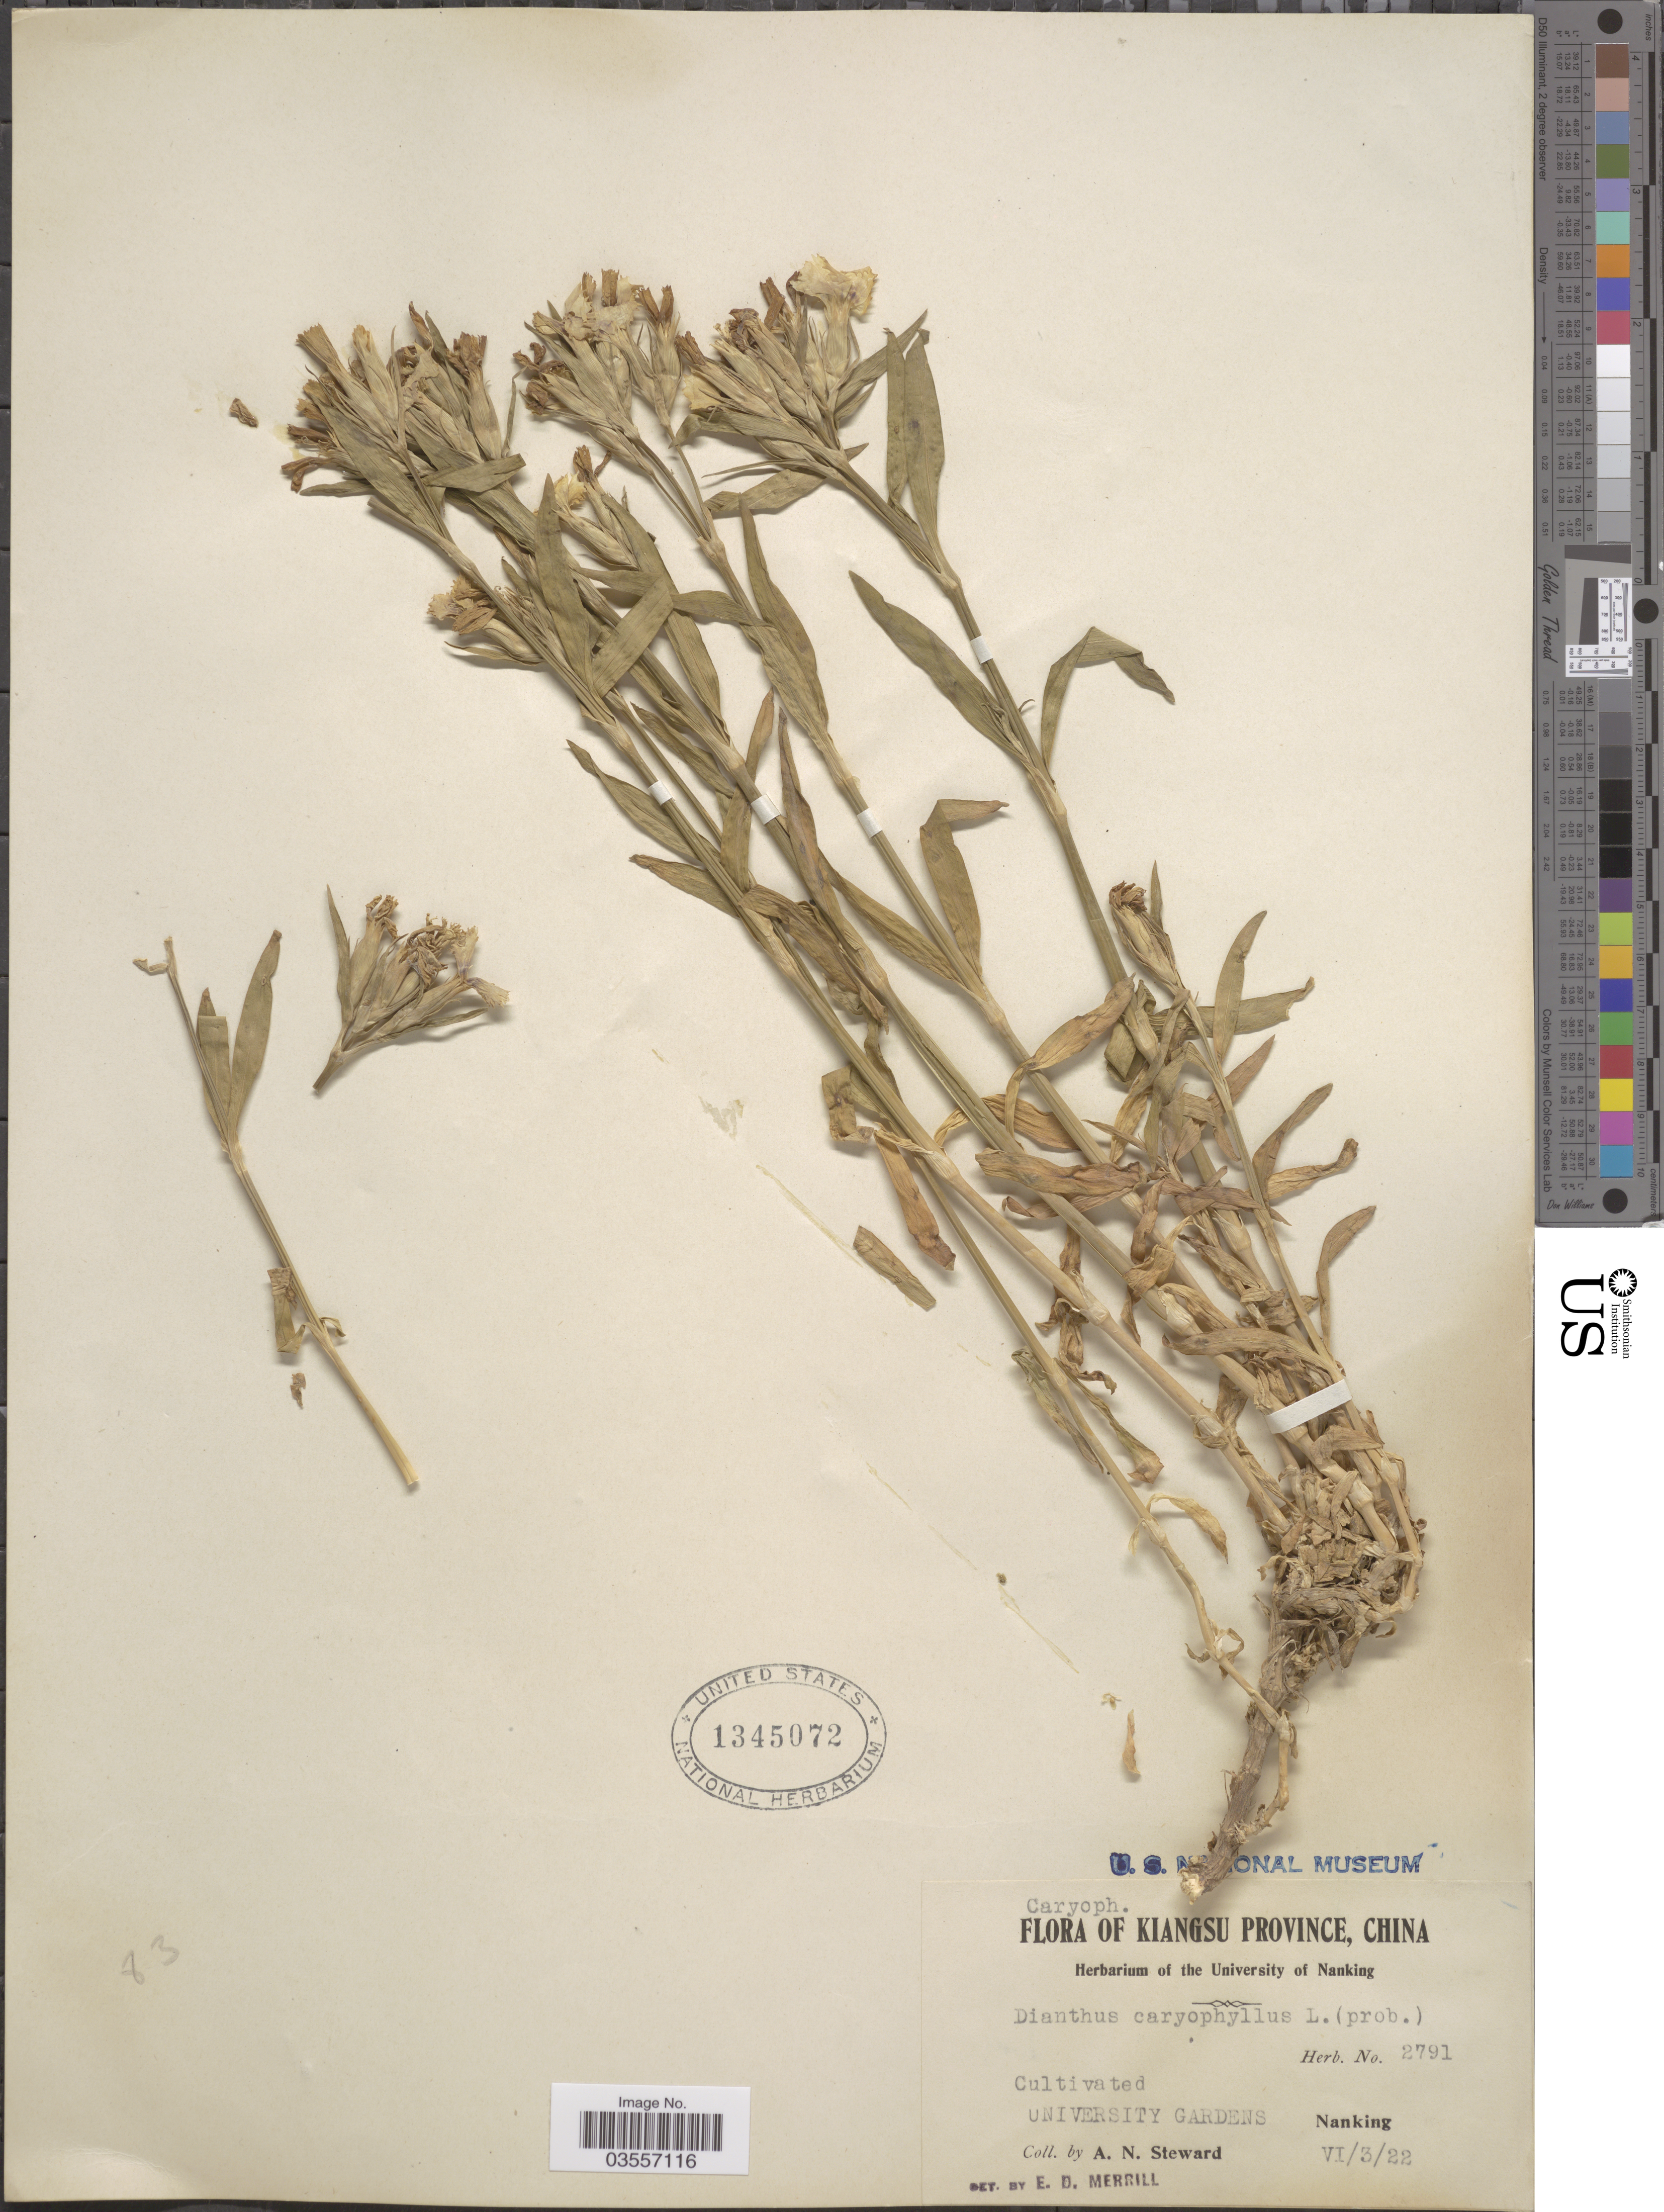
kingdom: Plantae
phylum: Tracheophyta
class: Magnoliopsida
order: Caryophyllales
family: Caryophyllaceae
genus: Dianthus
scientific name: Dianthus caryophyllus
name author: L.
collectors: A. N. Steward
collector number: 2791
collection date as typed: Transcribed d/m/y: 3/6/22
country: China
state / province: Jiangsu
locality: Kiangsu Province. University Campus Nanking.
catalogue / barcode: US 1345072